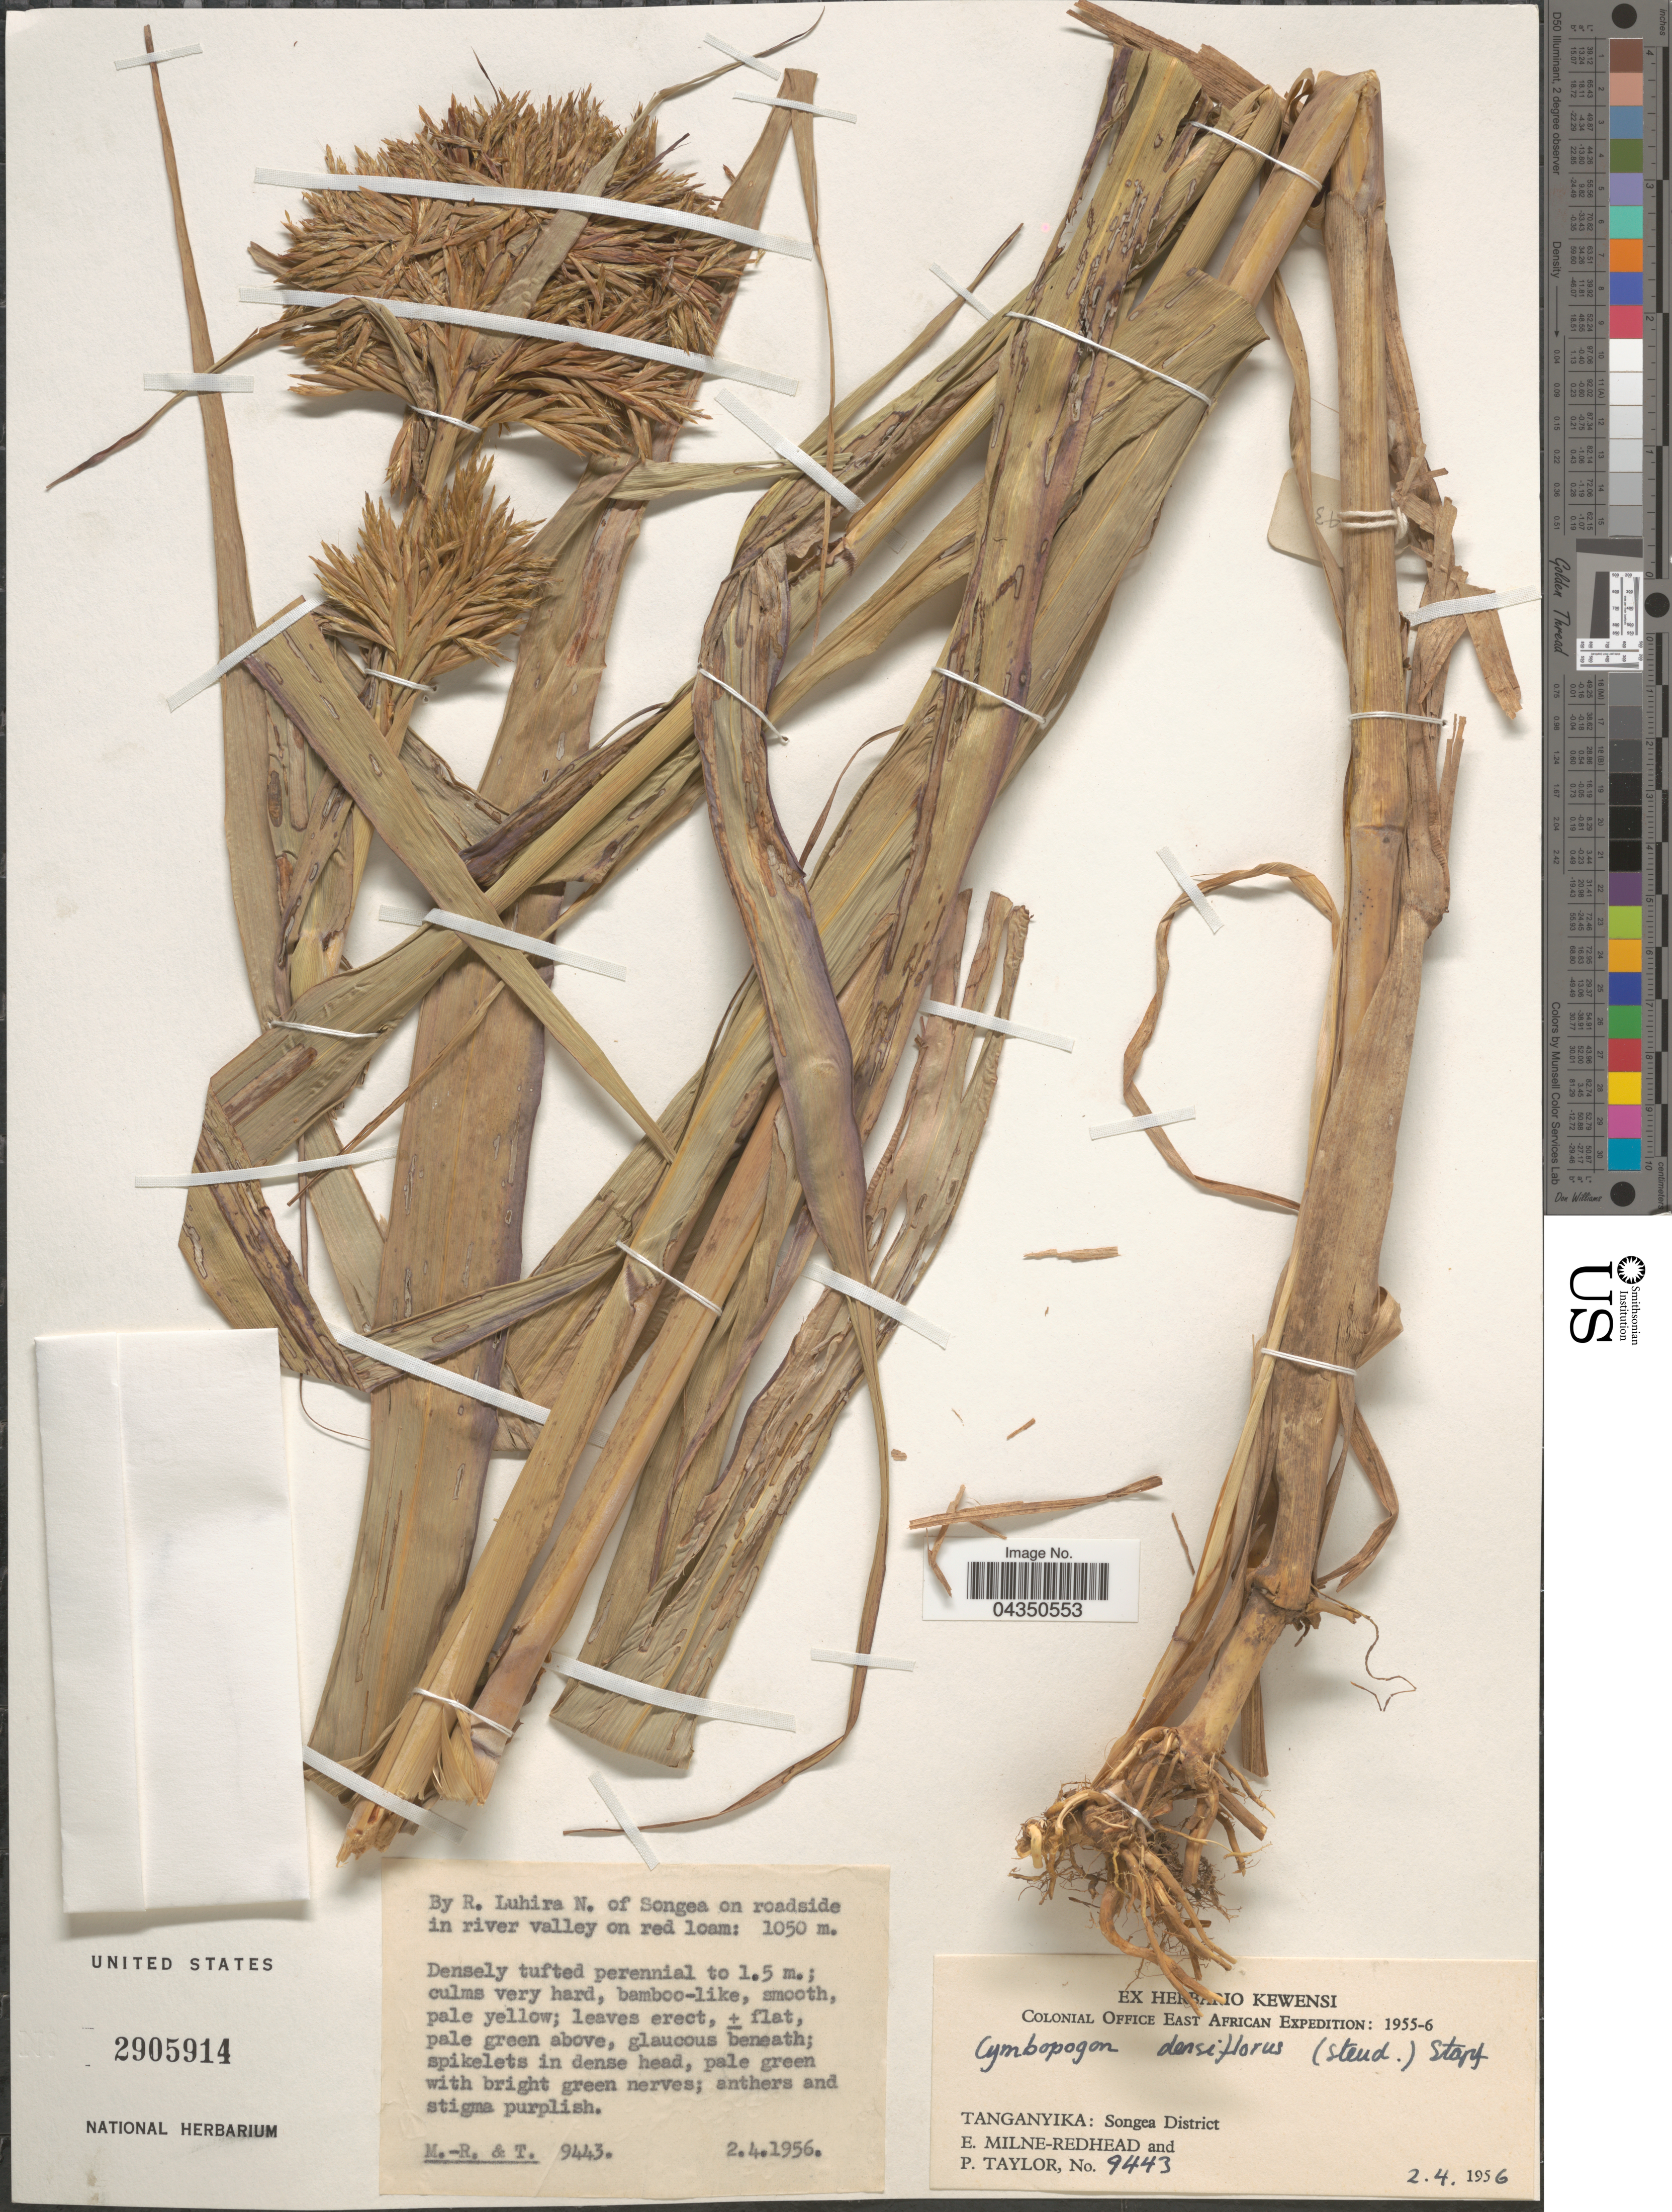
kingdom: Plantae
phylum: Tracheophyta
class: Liliopsida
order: Poales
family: Poaceae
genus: Cymbopogon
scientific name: Cymbopogon densiflorus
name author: Stapf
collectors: E. W. Milne-Redhead & P. Taylor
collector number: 9443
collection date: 1956-04-02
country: Tanzania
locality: Colonial Office East African Expedition: 1955-6. Tanganyika: Songea District. By R. Luhira N. of Songea on roadside in river valley on red loam.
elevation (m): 1050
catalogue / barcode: US 2905914